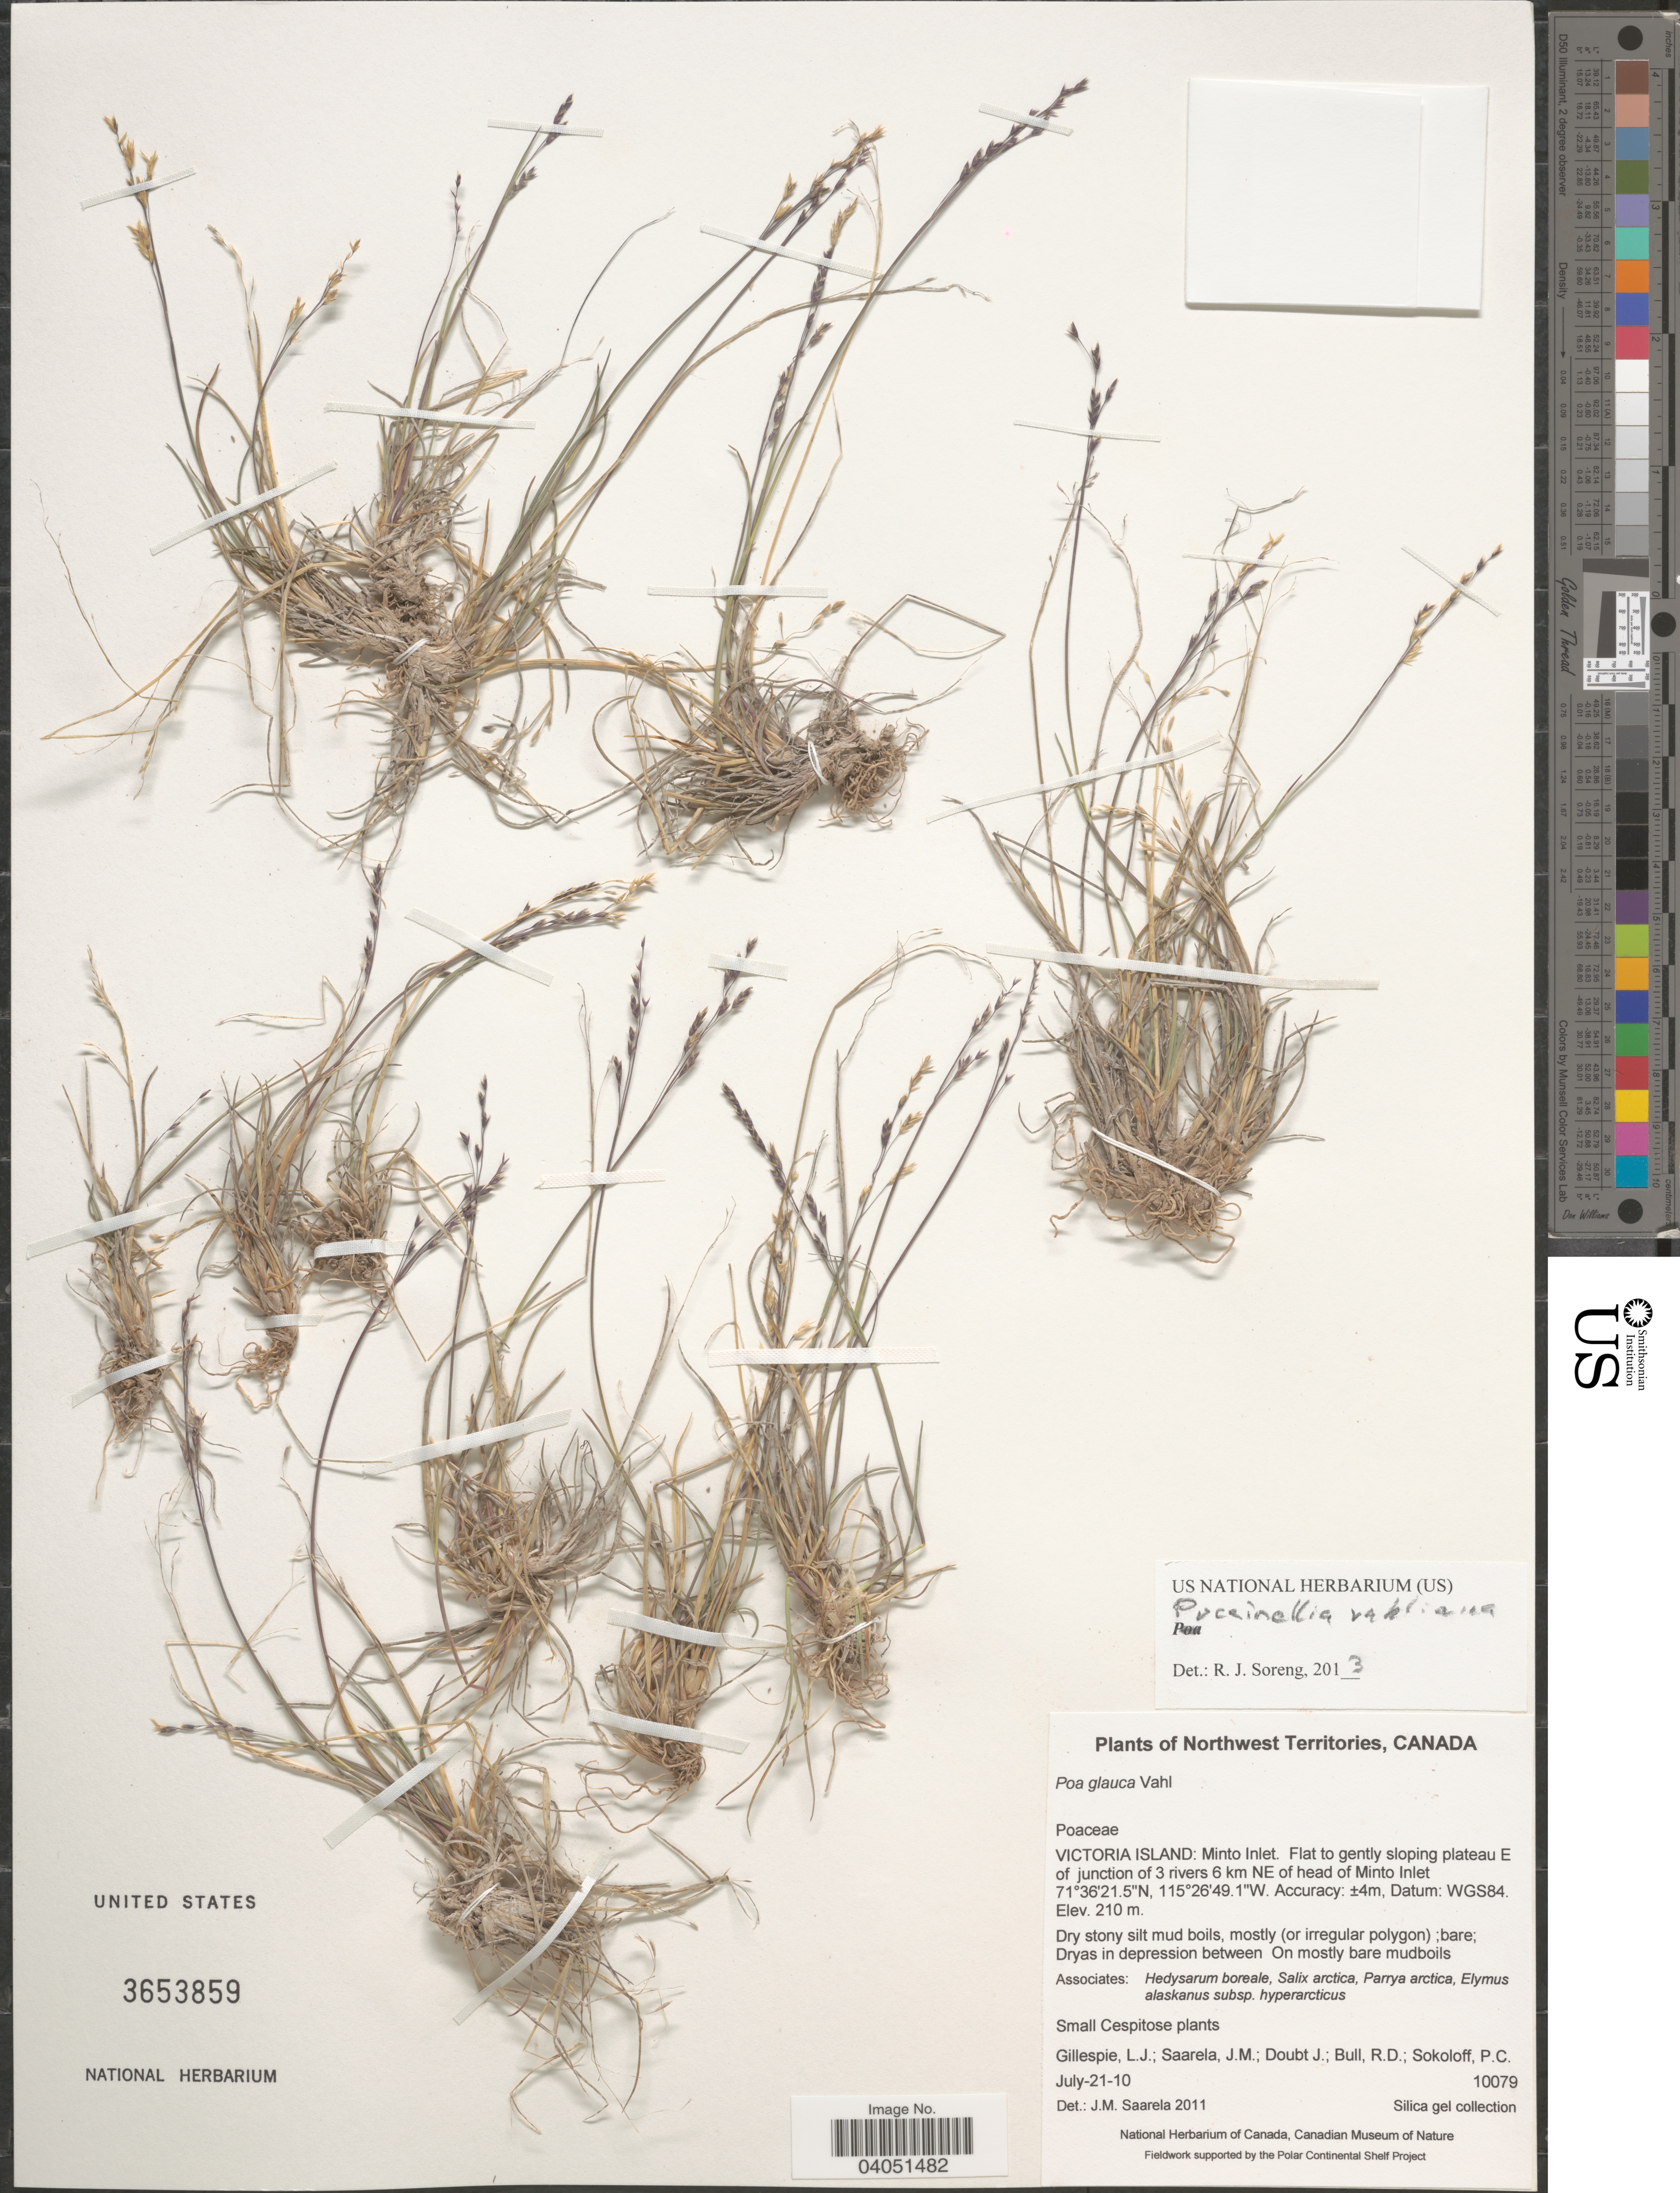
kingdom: Plantae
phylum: Tracheophyta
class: Liliopsida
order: Poales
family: Poaceae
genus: Puccinellia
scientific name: Puccinellia vahliana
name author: (Lange) Fernald & Weath.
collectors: L. Gillespie, J. Saarela, J. Doubt, R. Bull & P. Sokoloff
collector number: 10079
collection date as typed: Transcribed d/m/y: 21/7/10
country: Canada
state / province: Northwest Territories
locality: Victoria Island: Minto Inlet. Valley downstream from the junction of 3 rivers 6 km NE of head of Minto Inlet. Datum: WGS84.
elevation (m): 210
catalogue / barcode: US 3653859